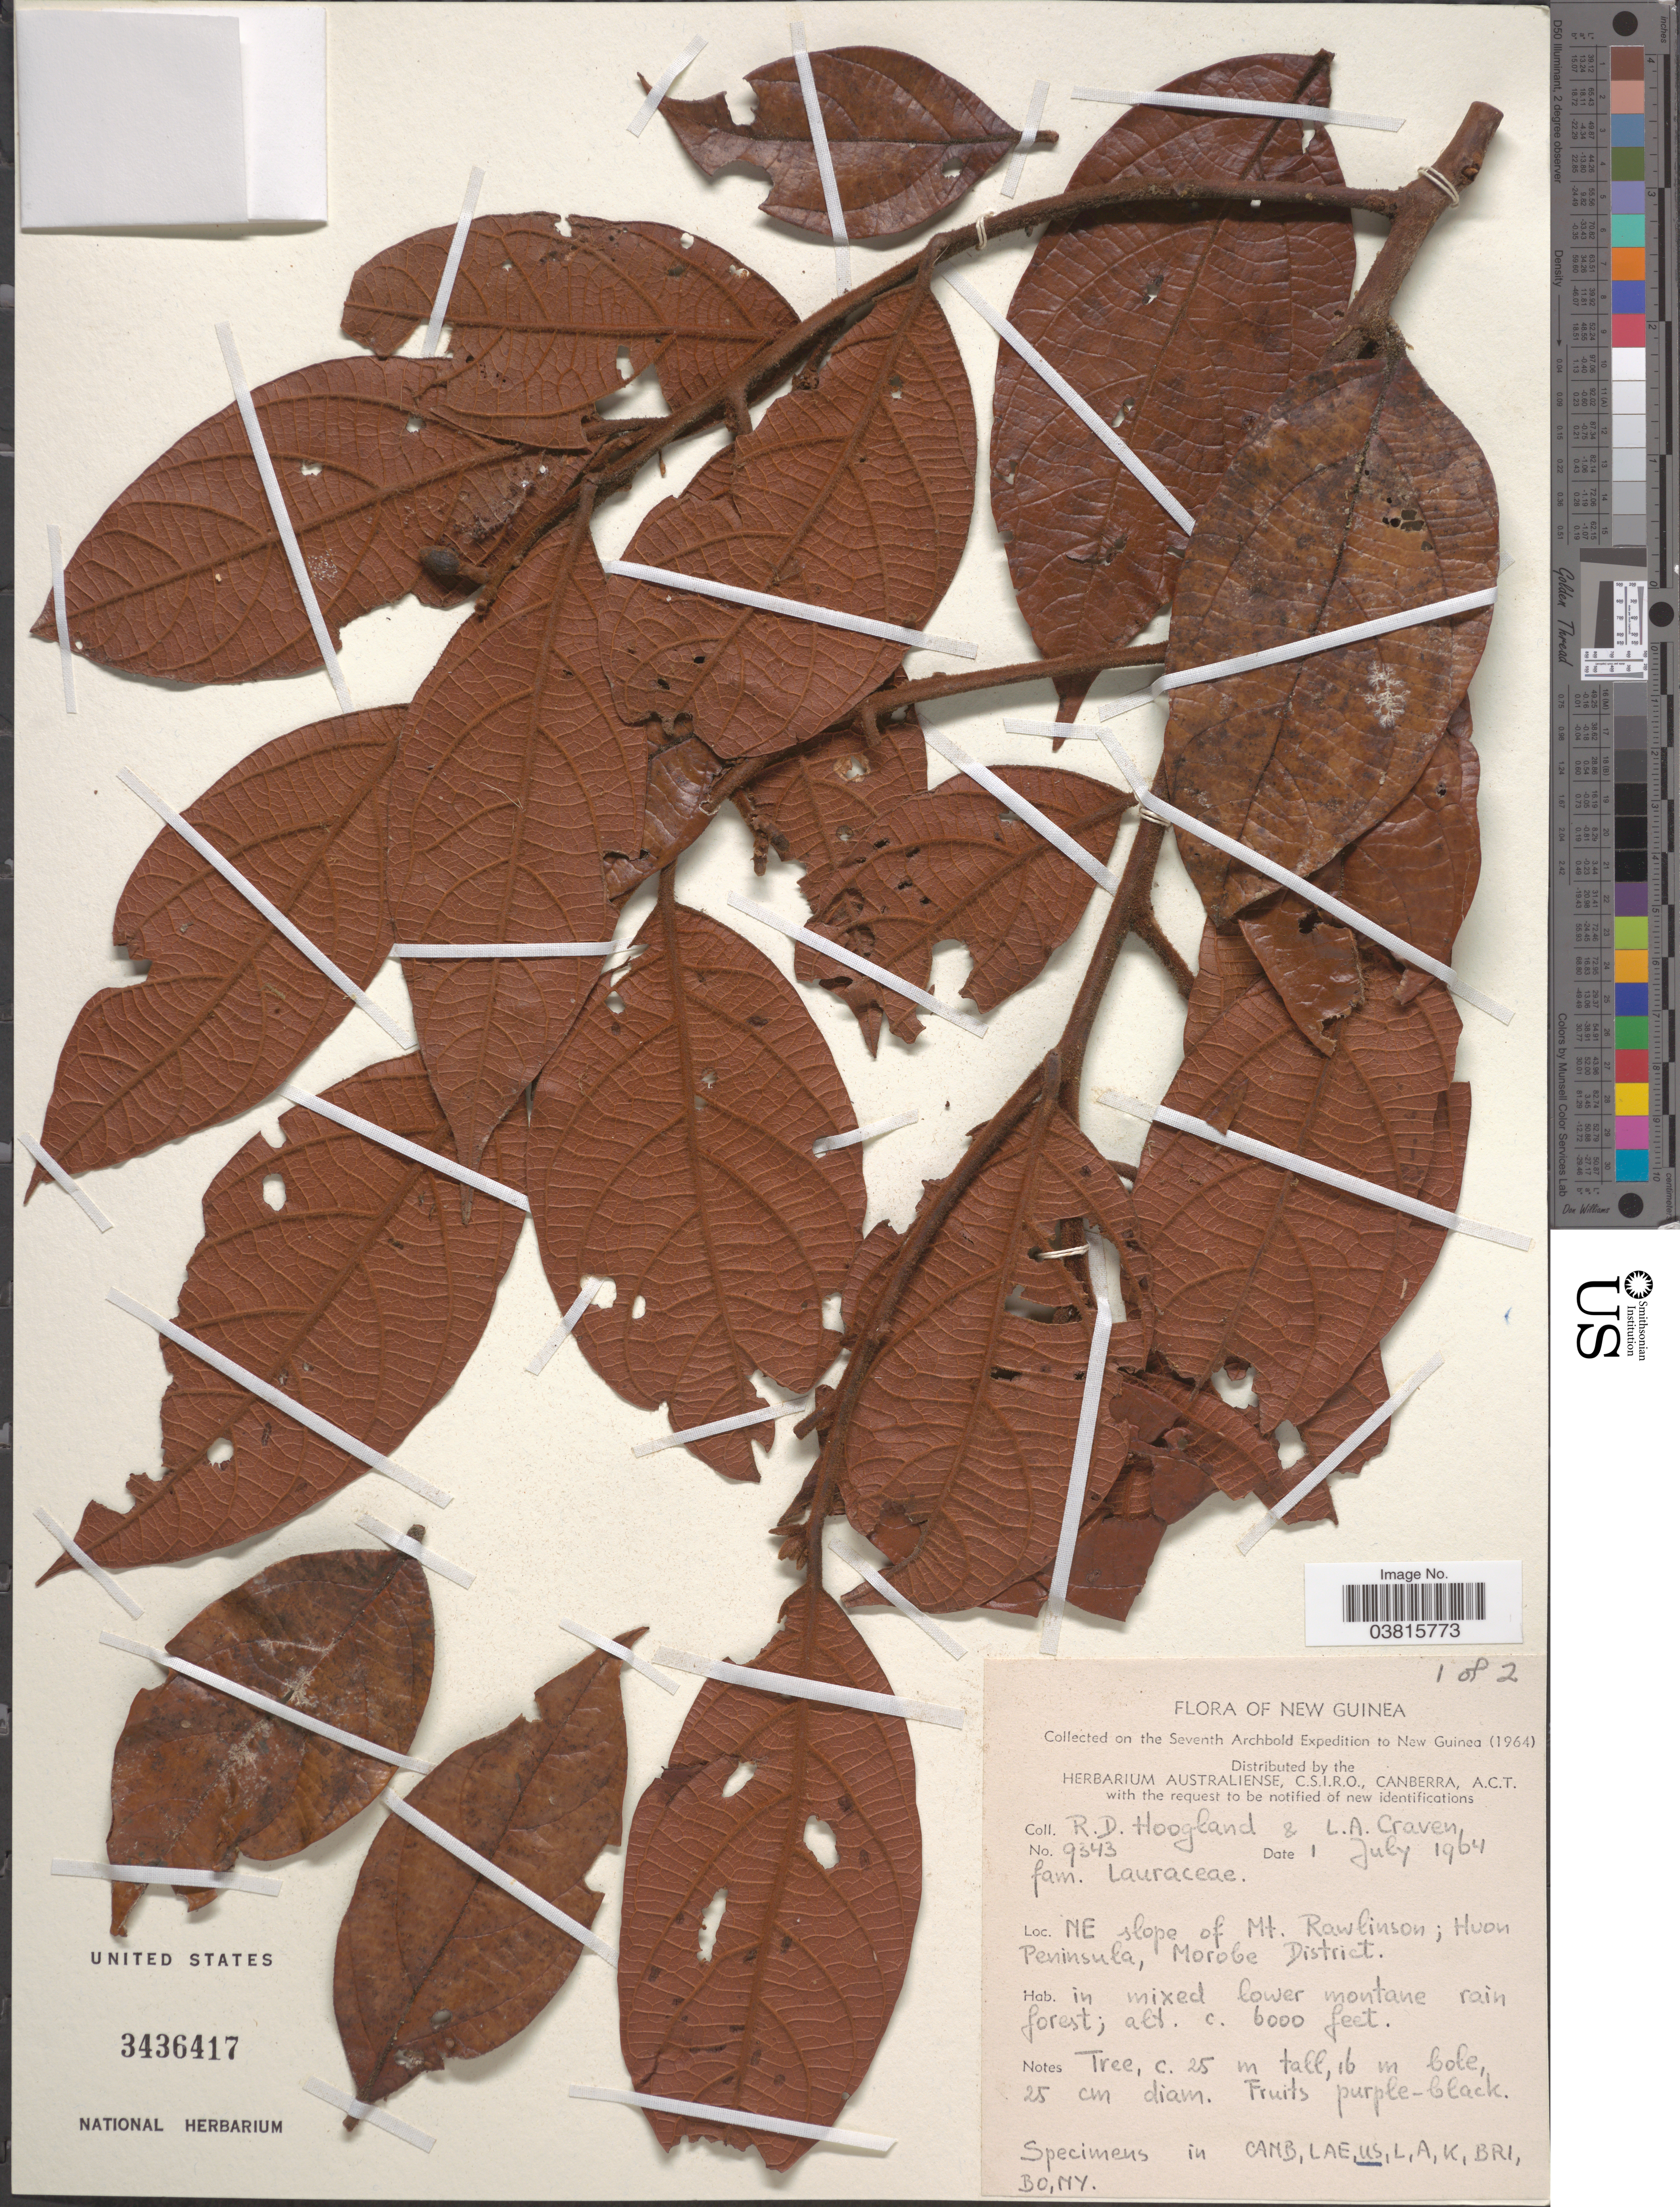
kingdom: Plantae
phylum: Tracheophyta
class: Magnoliopsida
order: Laurales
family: Lauraceae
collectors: R. D. Hoogland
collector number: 9343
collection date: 1964-07-01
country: Papua New Guinea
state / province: Morobe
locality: New Guinea. NE slope of Mt. Rawlinson; Huon Peninsula, Morobe District. In mixed lower montane rain forest.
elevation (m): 1829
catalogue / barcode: US 3436417